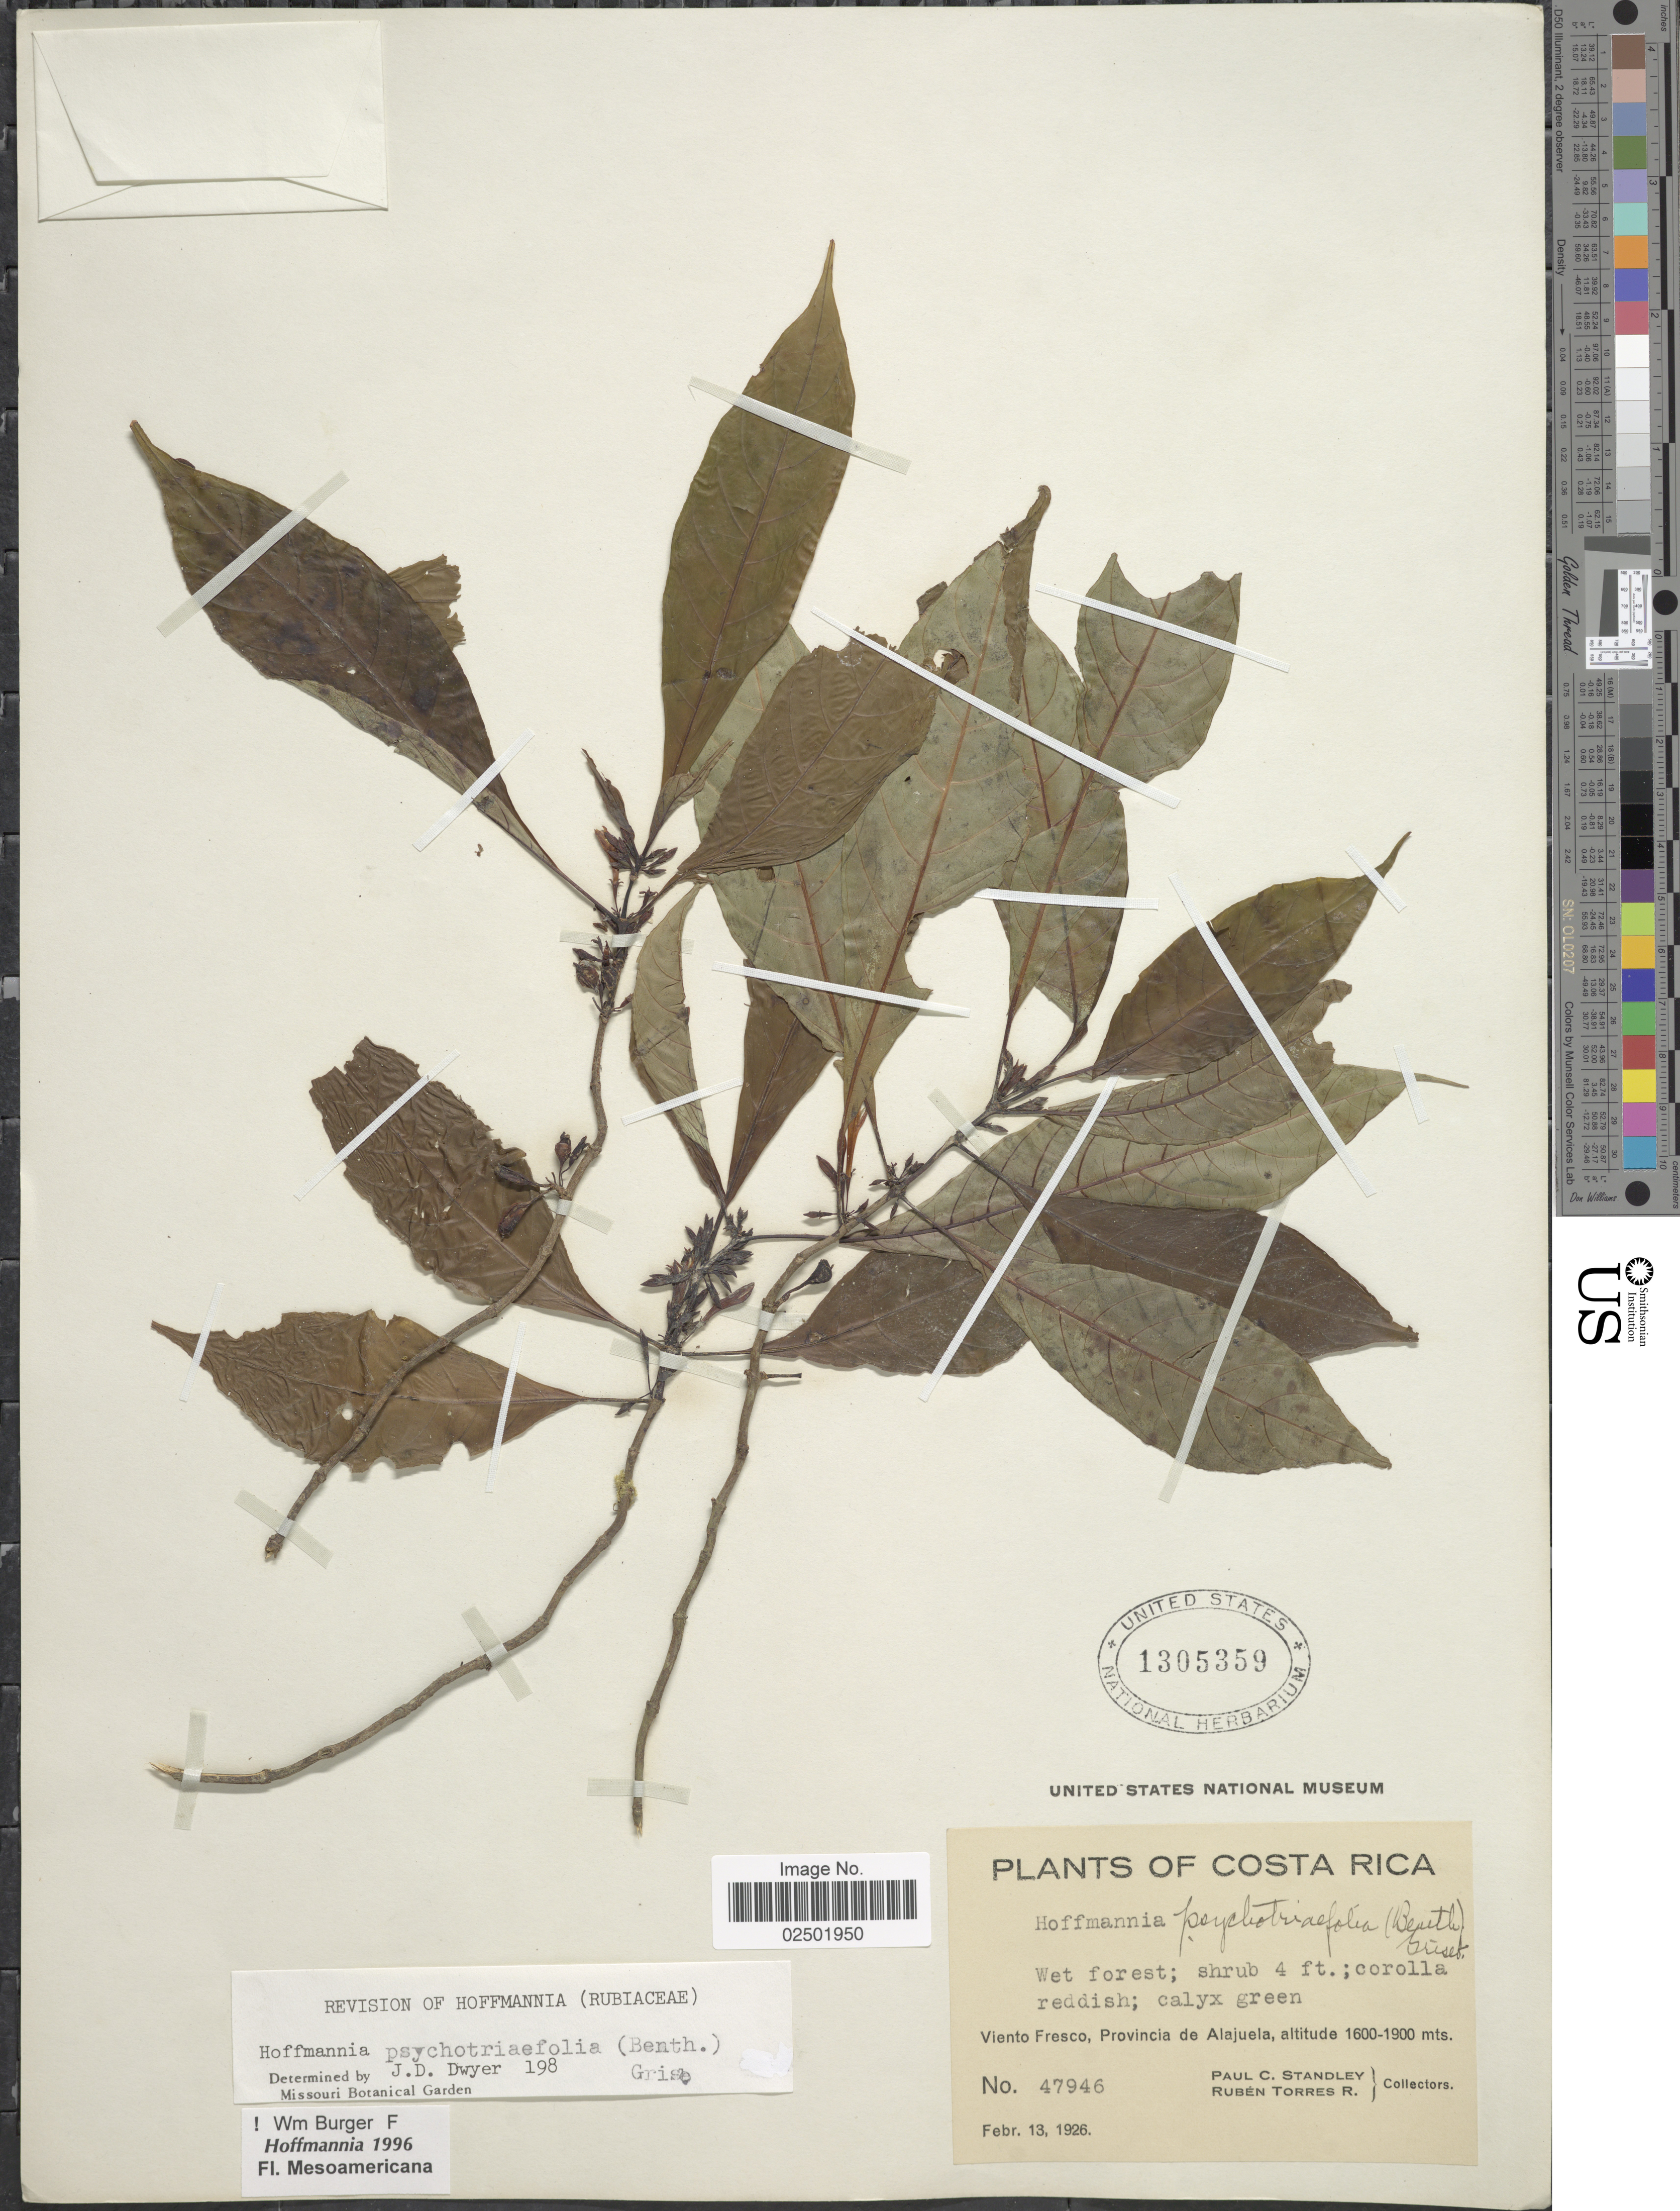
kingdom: Plantae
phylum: Tracheophyta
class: Magnoliopsida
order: Gentianales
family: Rubiaceae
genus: Hoffmannia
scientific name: Hoffmannia psychotriifolia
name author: (Benth.) Griseb.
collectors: P. C. Standley & R. Torres Rojas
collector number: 47946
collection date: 1926-02-13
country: Costa Rica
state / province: Alajuela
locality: Viento Fresco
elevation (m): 1600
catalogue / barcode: US 1305359